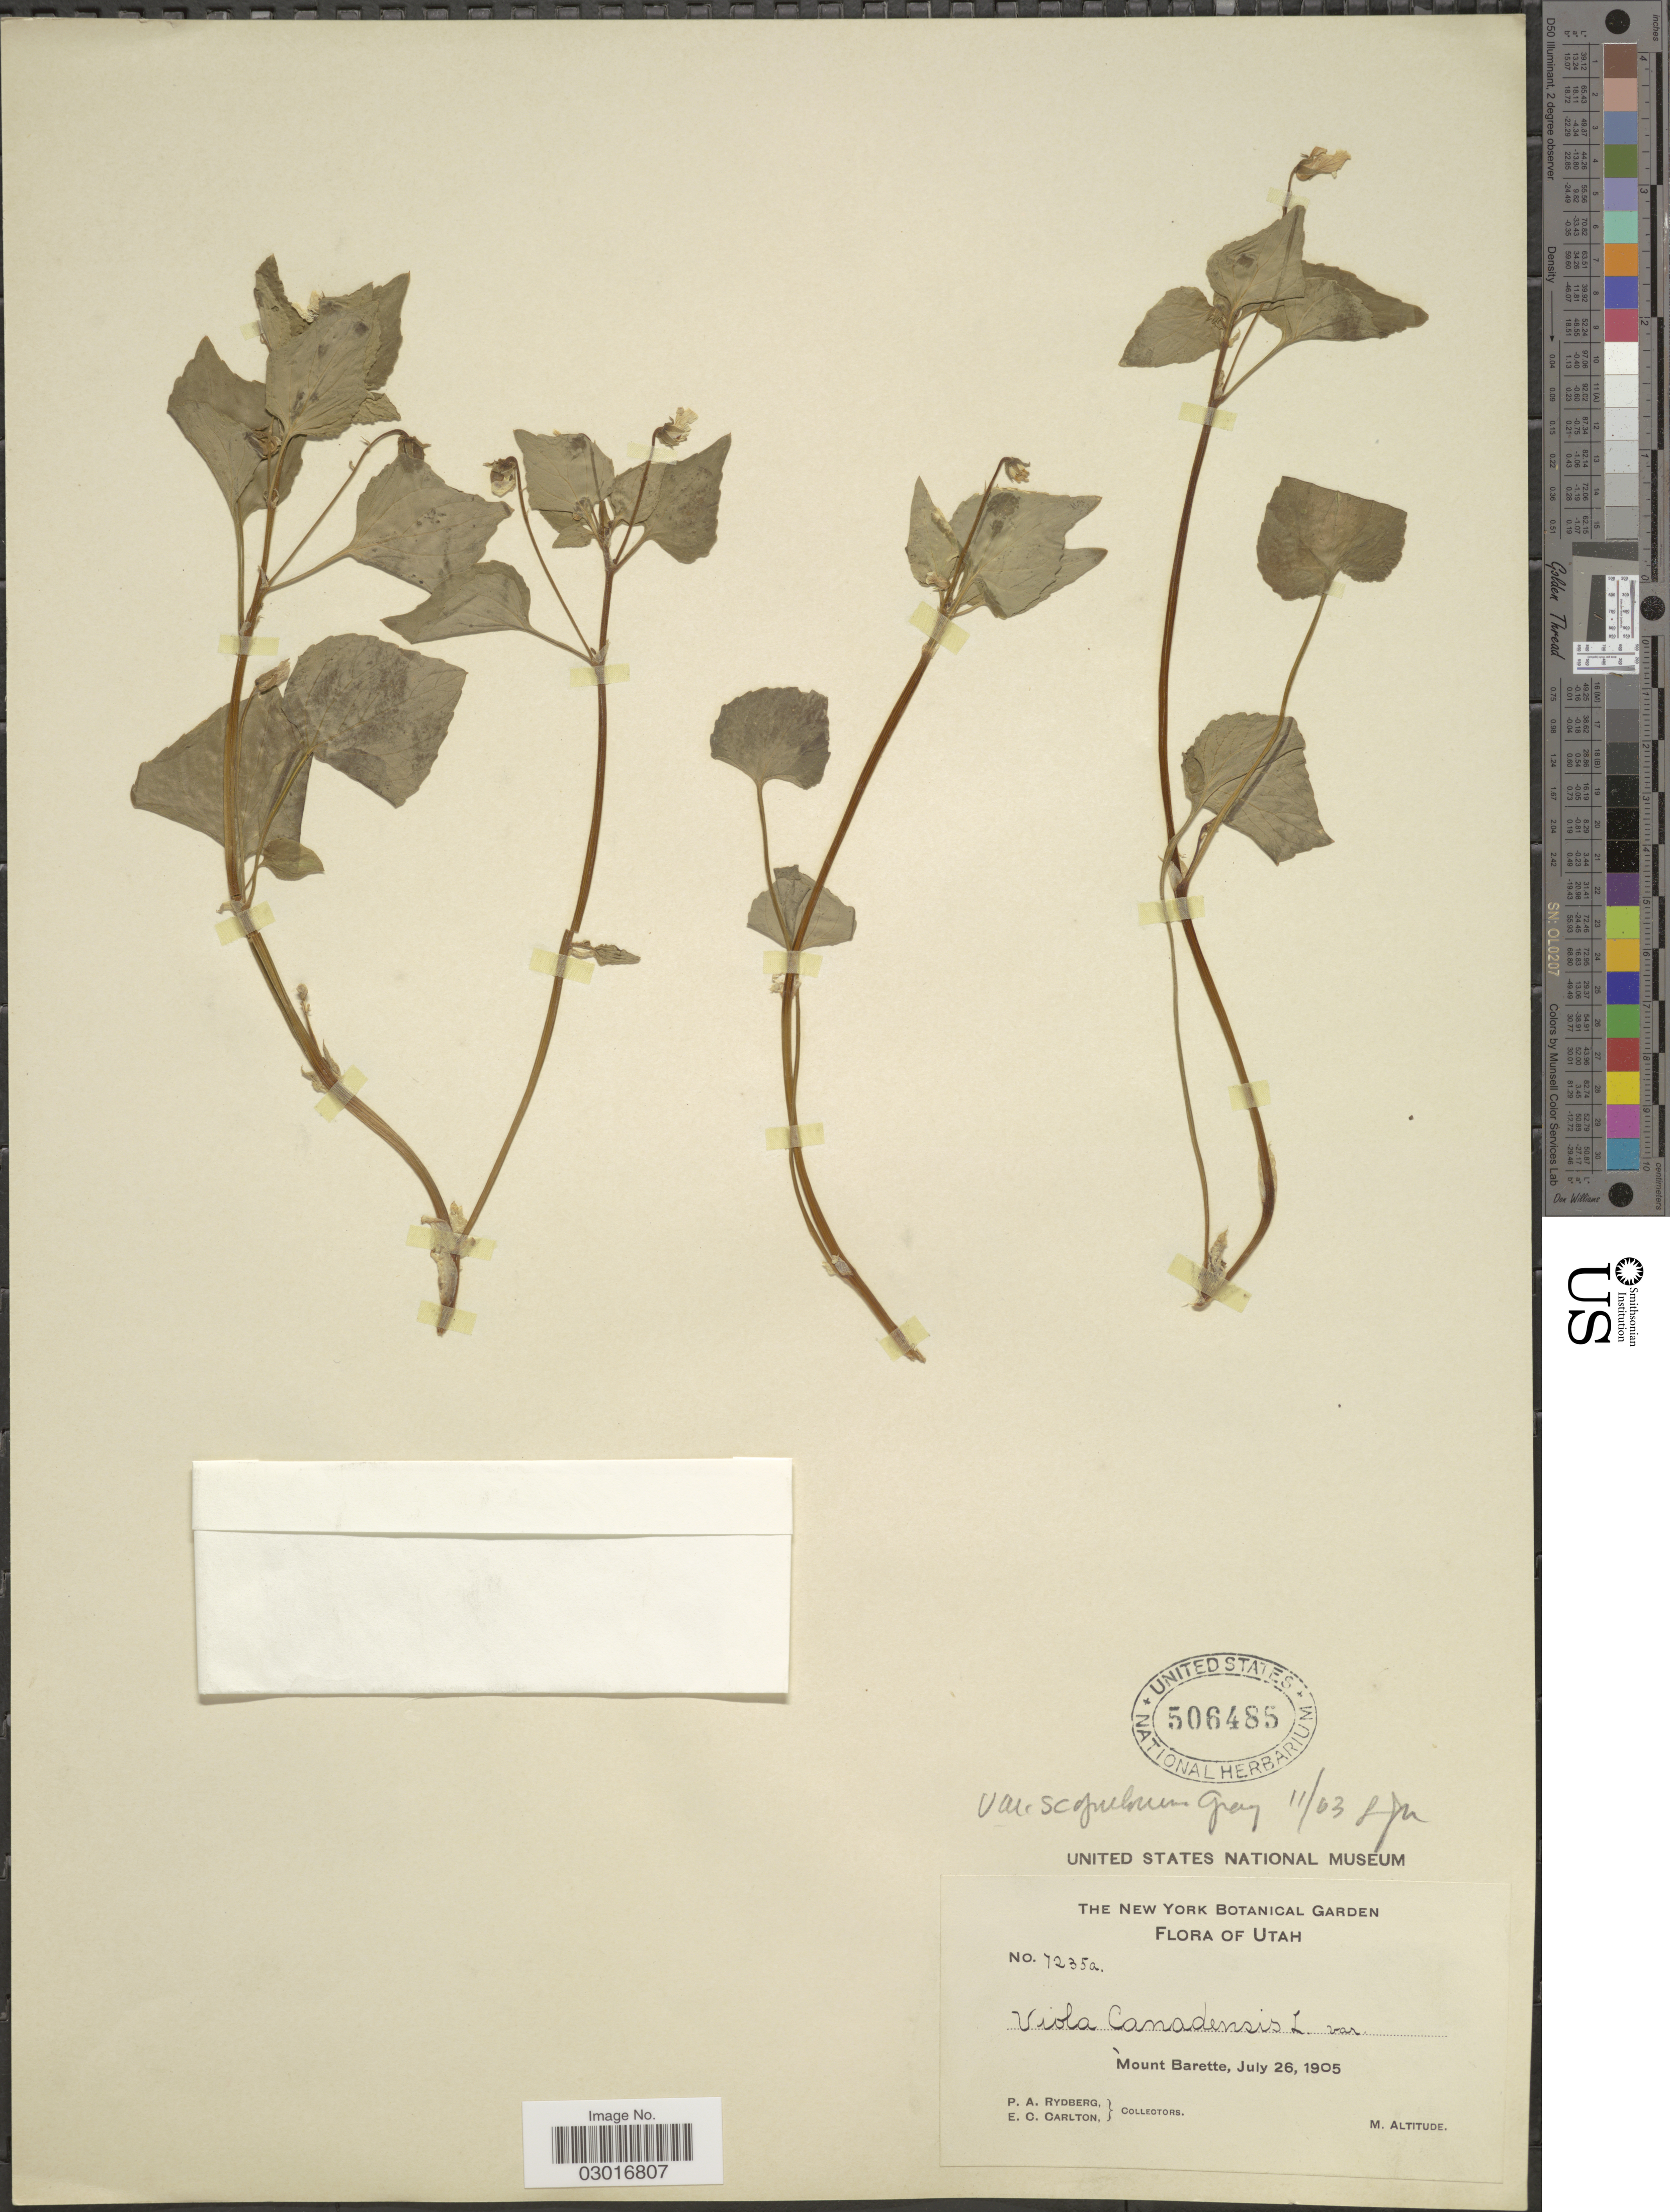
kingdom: Plantae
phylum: Tracheophyta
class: Magnoliopsida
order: Malpighiales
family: Violaceae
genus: Viola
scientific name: Viola scopulorum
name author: (A. Gray) Greene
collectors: P. A. Rydberg & E. Carlton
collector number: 7235a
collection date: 1905-07-26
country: United States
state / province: Utah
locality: Mount Barette.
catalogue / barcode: US 506485